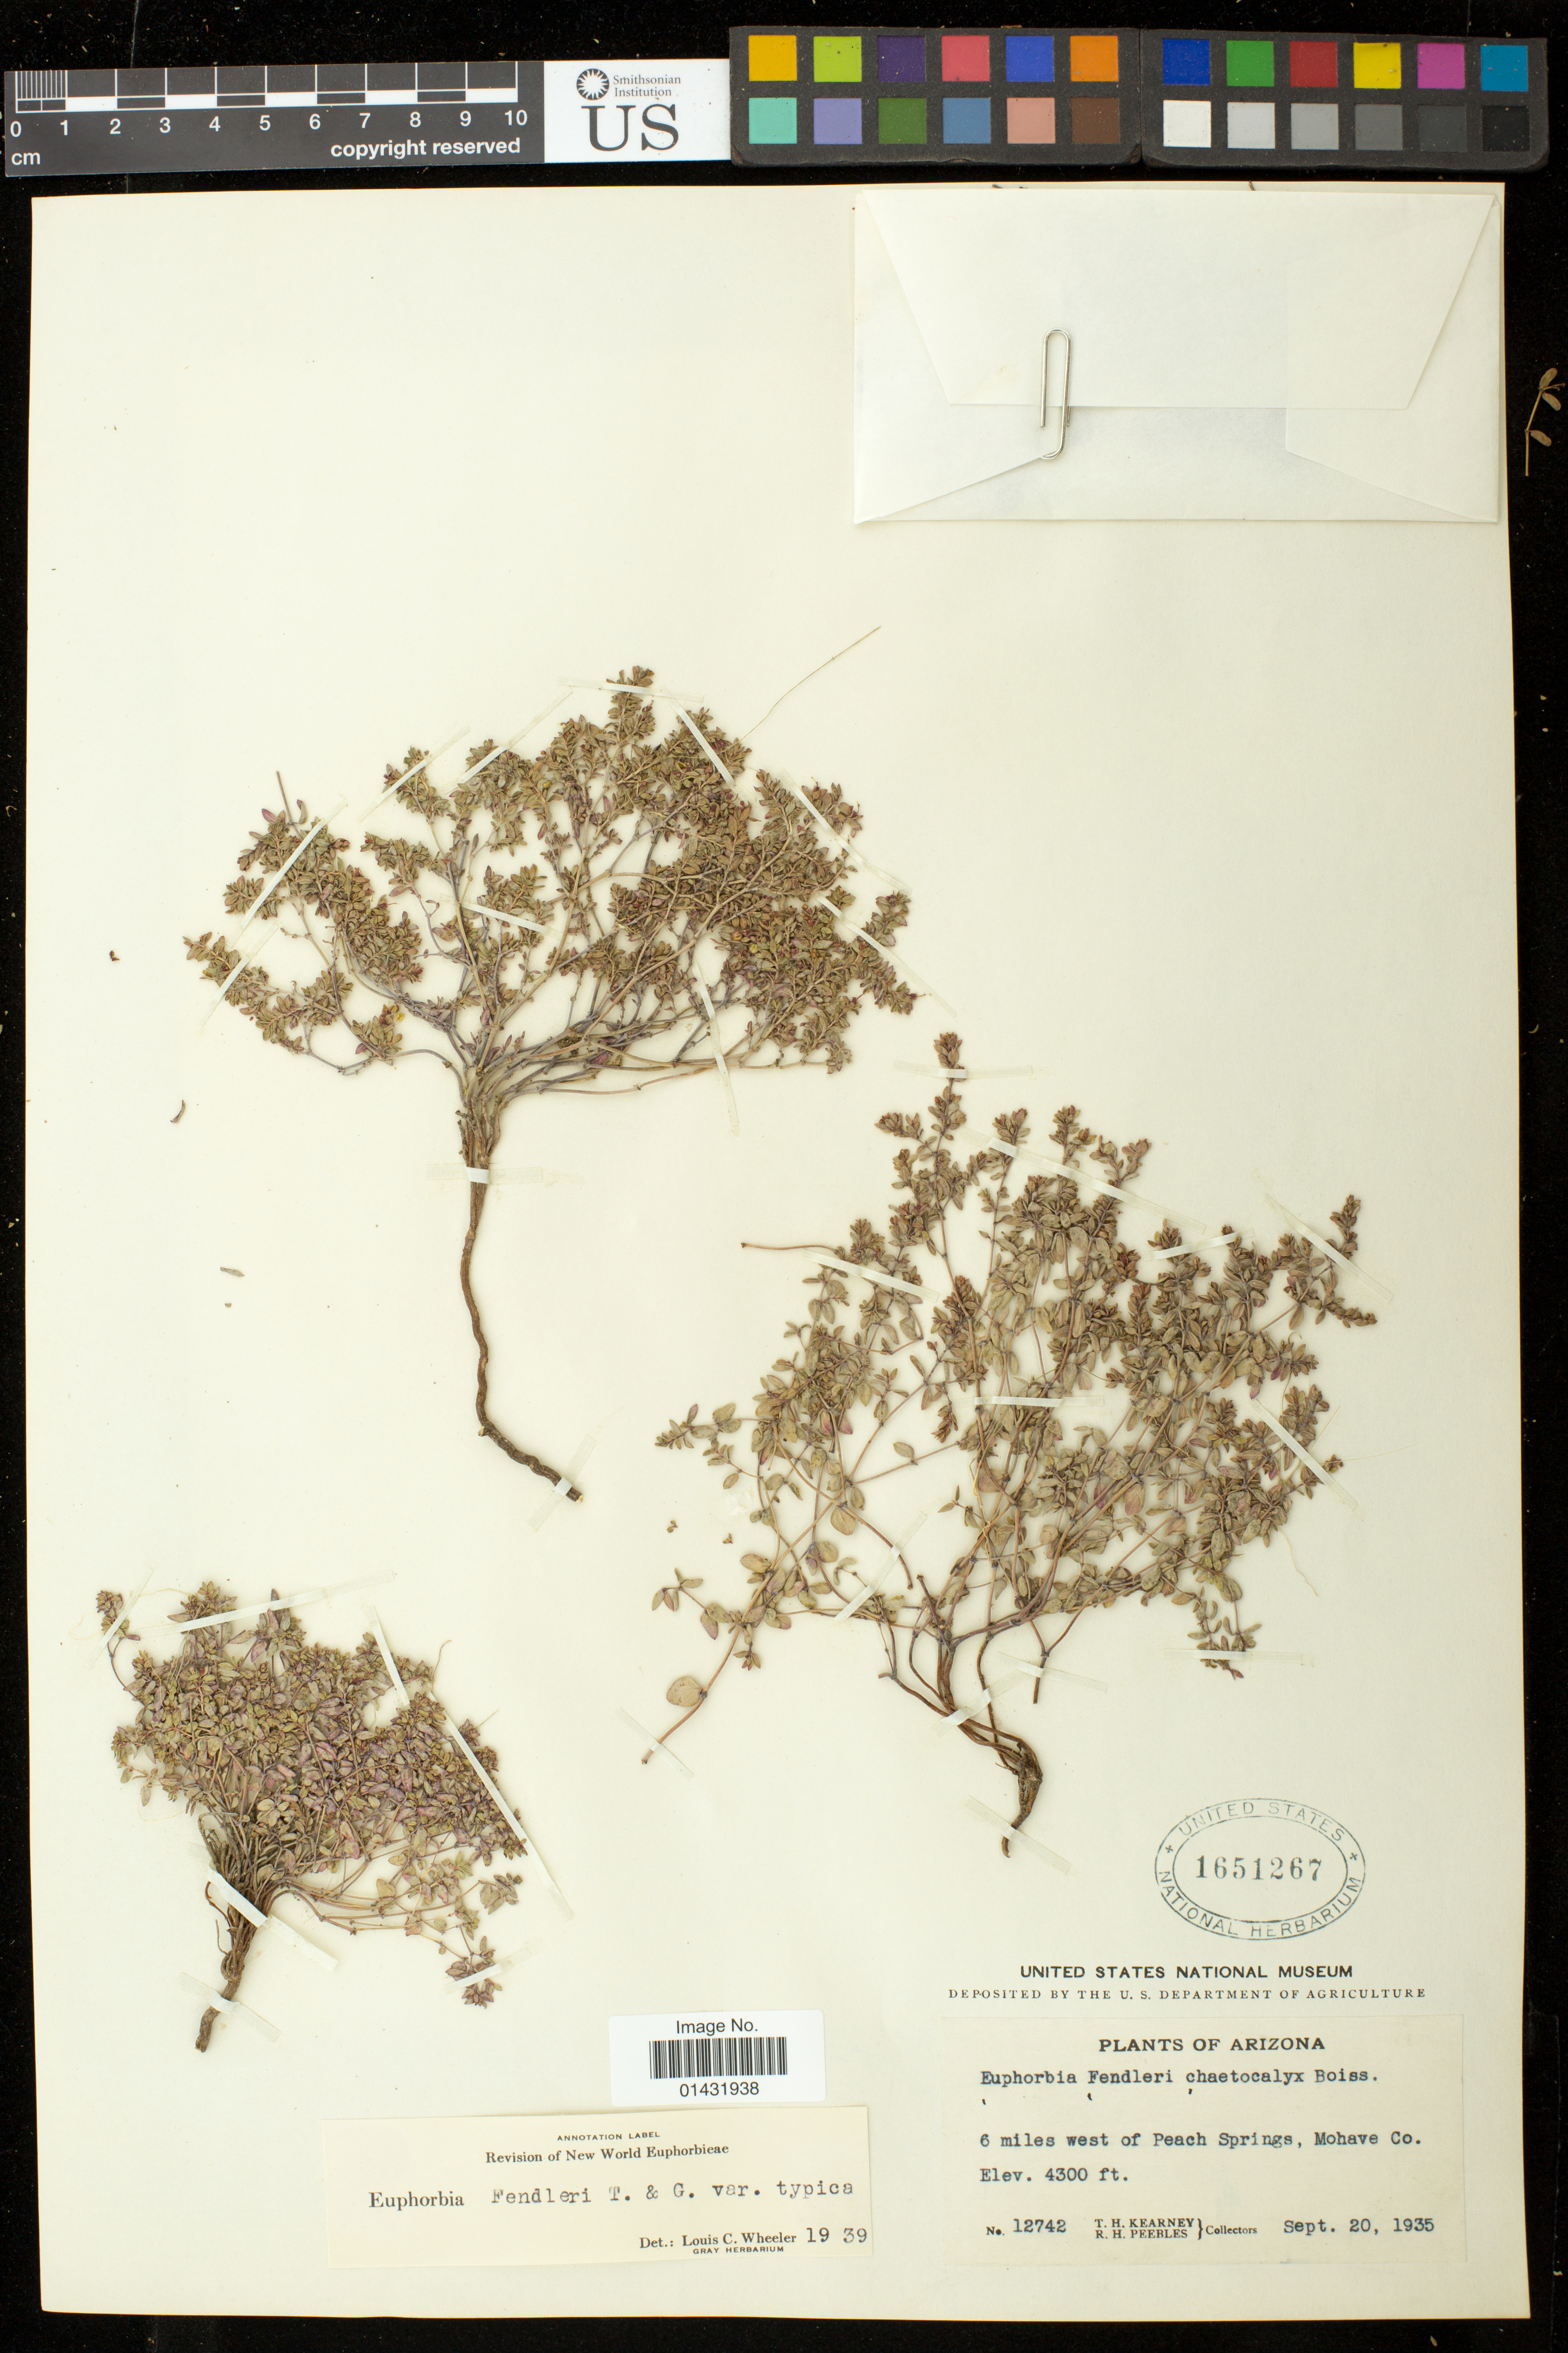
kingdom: Plantae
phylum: Tracheophyta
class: Magnoliopsida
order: Malpighiales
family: Euphorbiaceae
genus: Euphorbia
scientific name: Euphorbia fendleri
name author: Torr. & A. Gray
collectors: T. H. Kearney & R. H. Peebles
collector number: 12742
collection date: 1935-09-20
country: United States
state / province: Arizona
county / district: Mohave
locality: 6 miles west of Peach Springs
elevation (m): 1311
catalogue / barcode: US 1651267